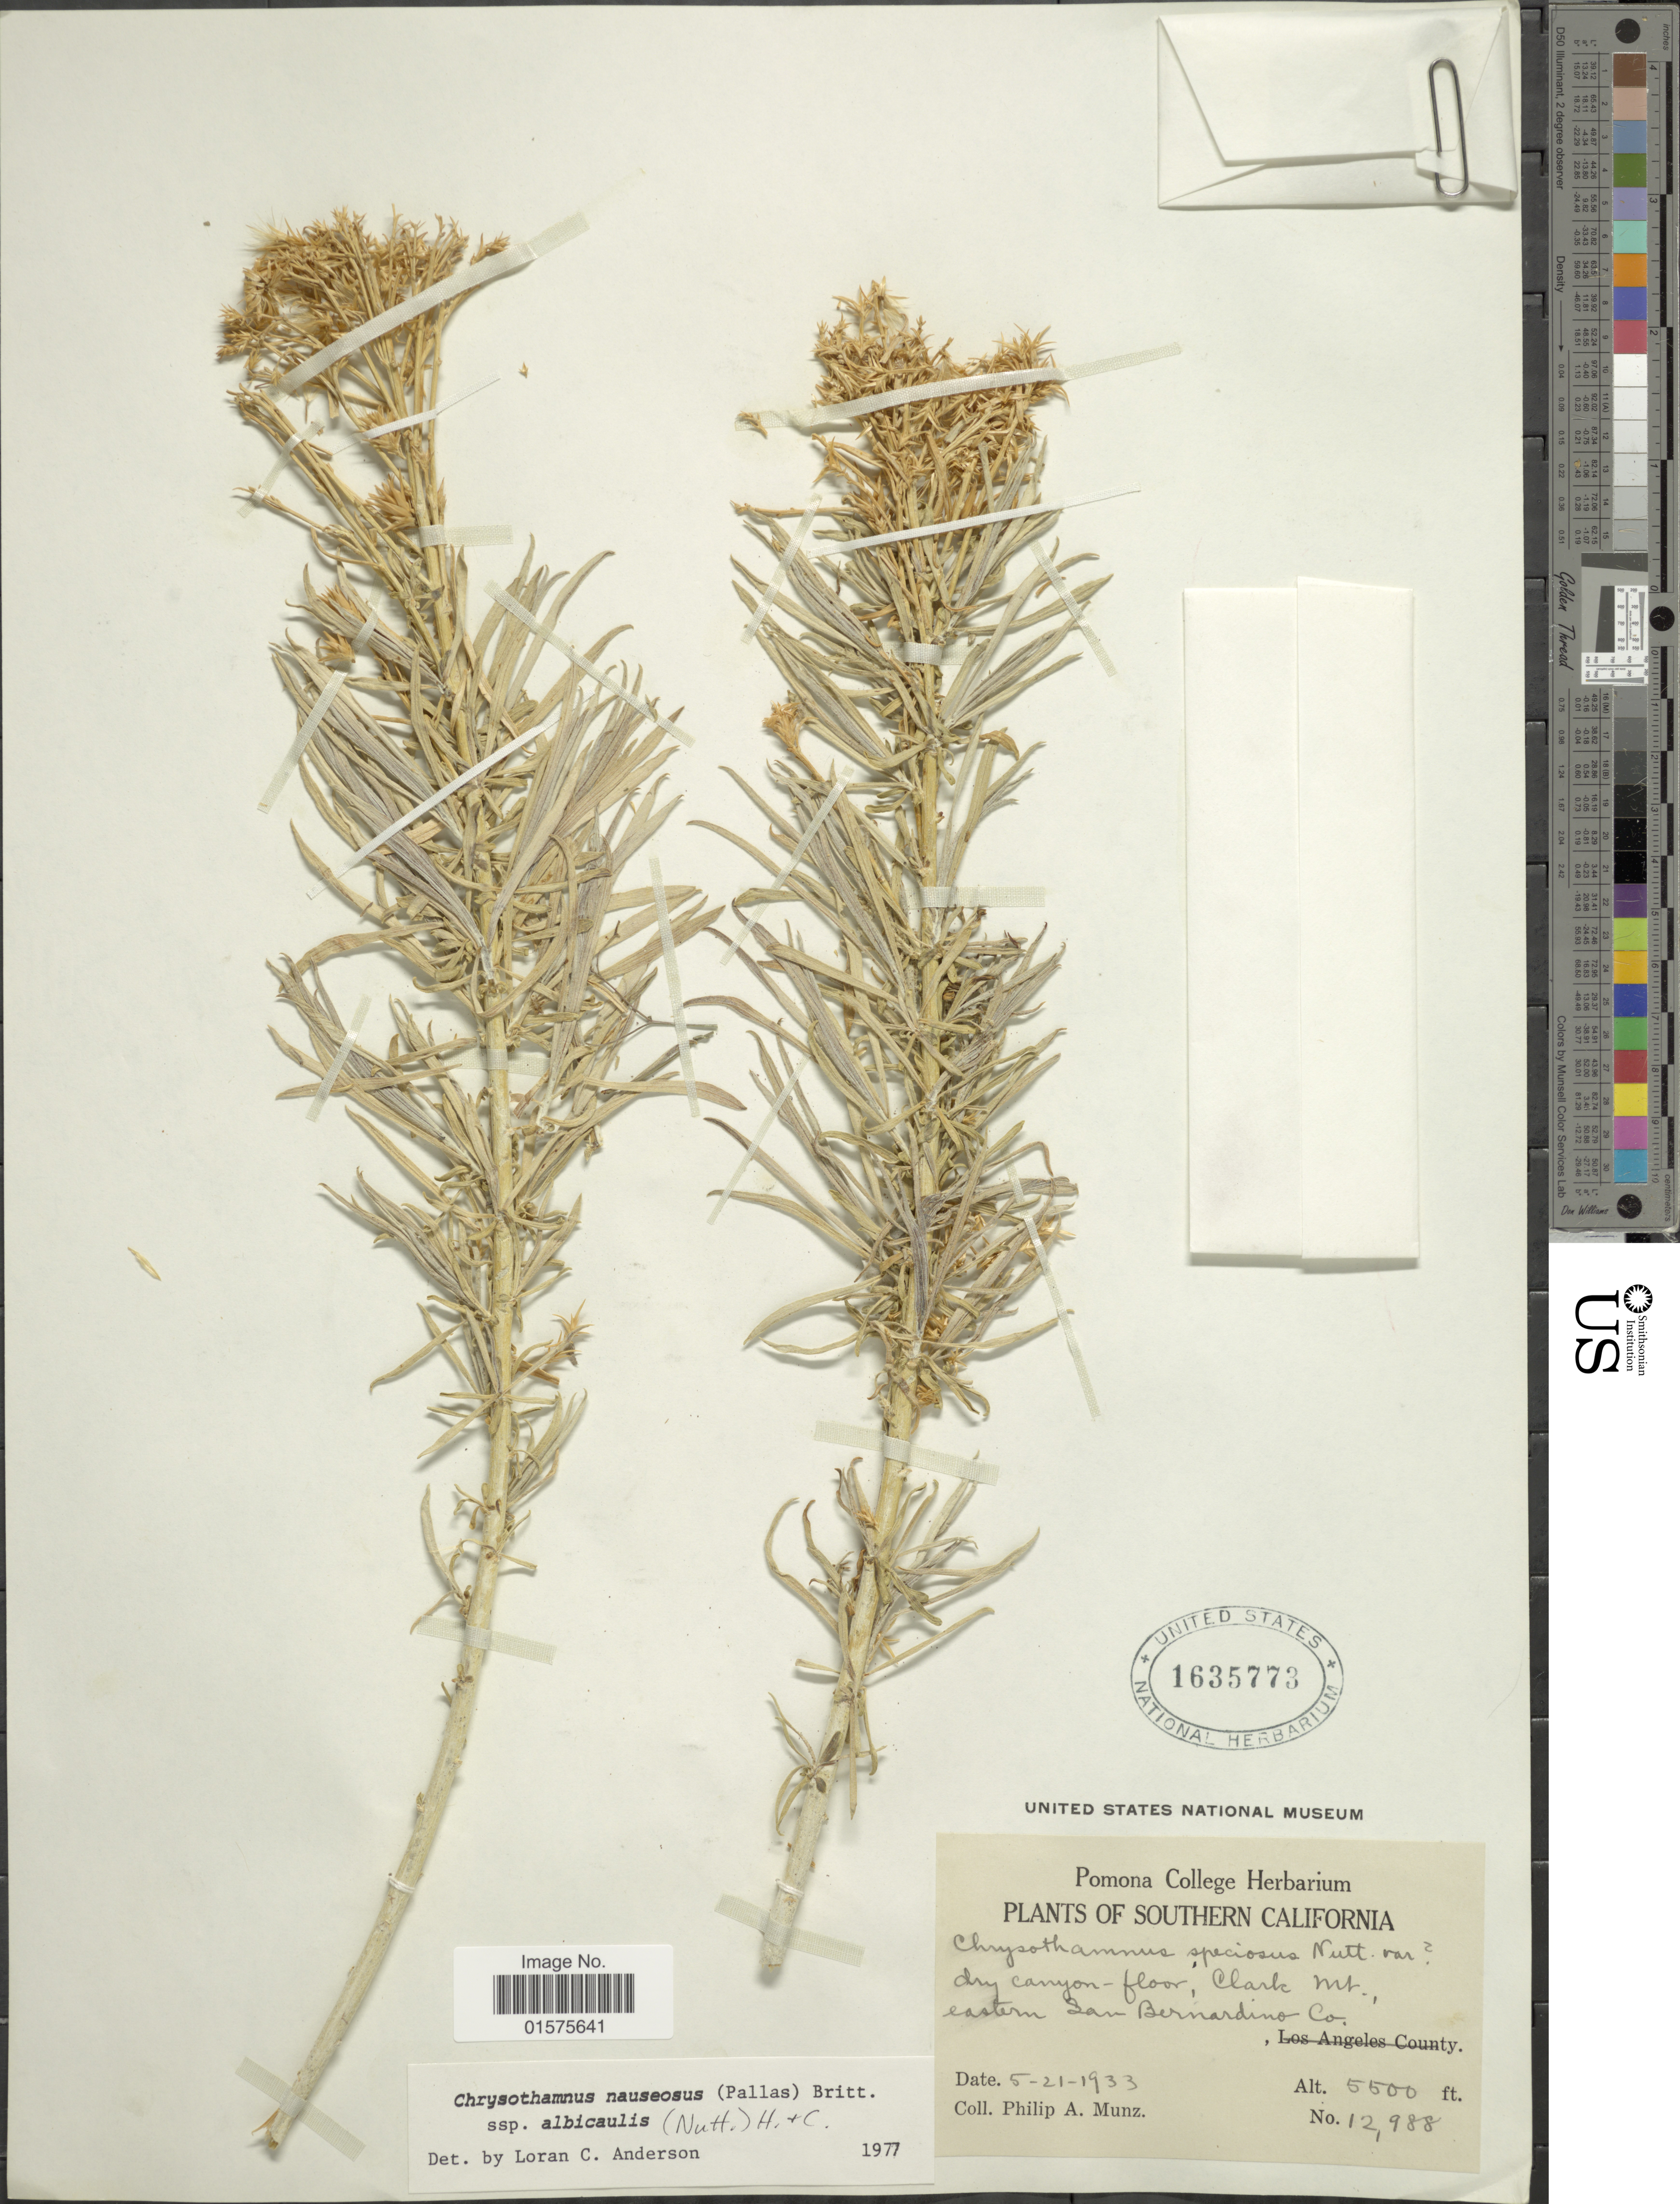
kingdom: Plantae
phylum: Tracheophyta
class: Magnoliopsida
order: Asterales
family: Asteraceae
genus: Ericameria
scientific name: Ericameria nauseosa var. speciosa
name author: (Nutt.) G.L. Nesom & G.I. Baird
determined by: Urbatsch, Lowell E., Curator (LSU), Louisiana State University (UNITED STATES)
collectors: P. A. Munz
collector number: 12988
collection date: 1933-05-21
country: United States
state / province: California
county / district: San Bernardino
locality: Southern California. Clark Mt., eastern San Bernardino Co.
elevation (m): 1676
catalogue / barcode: US 1635773